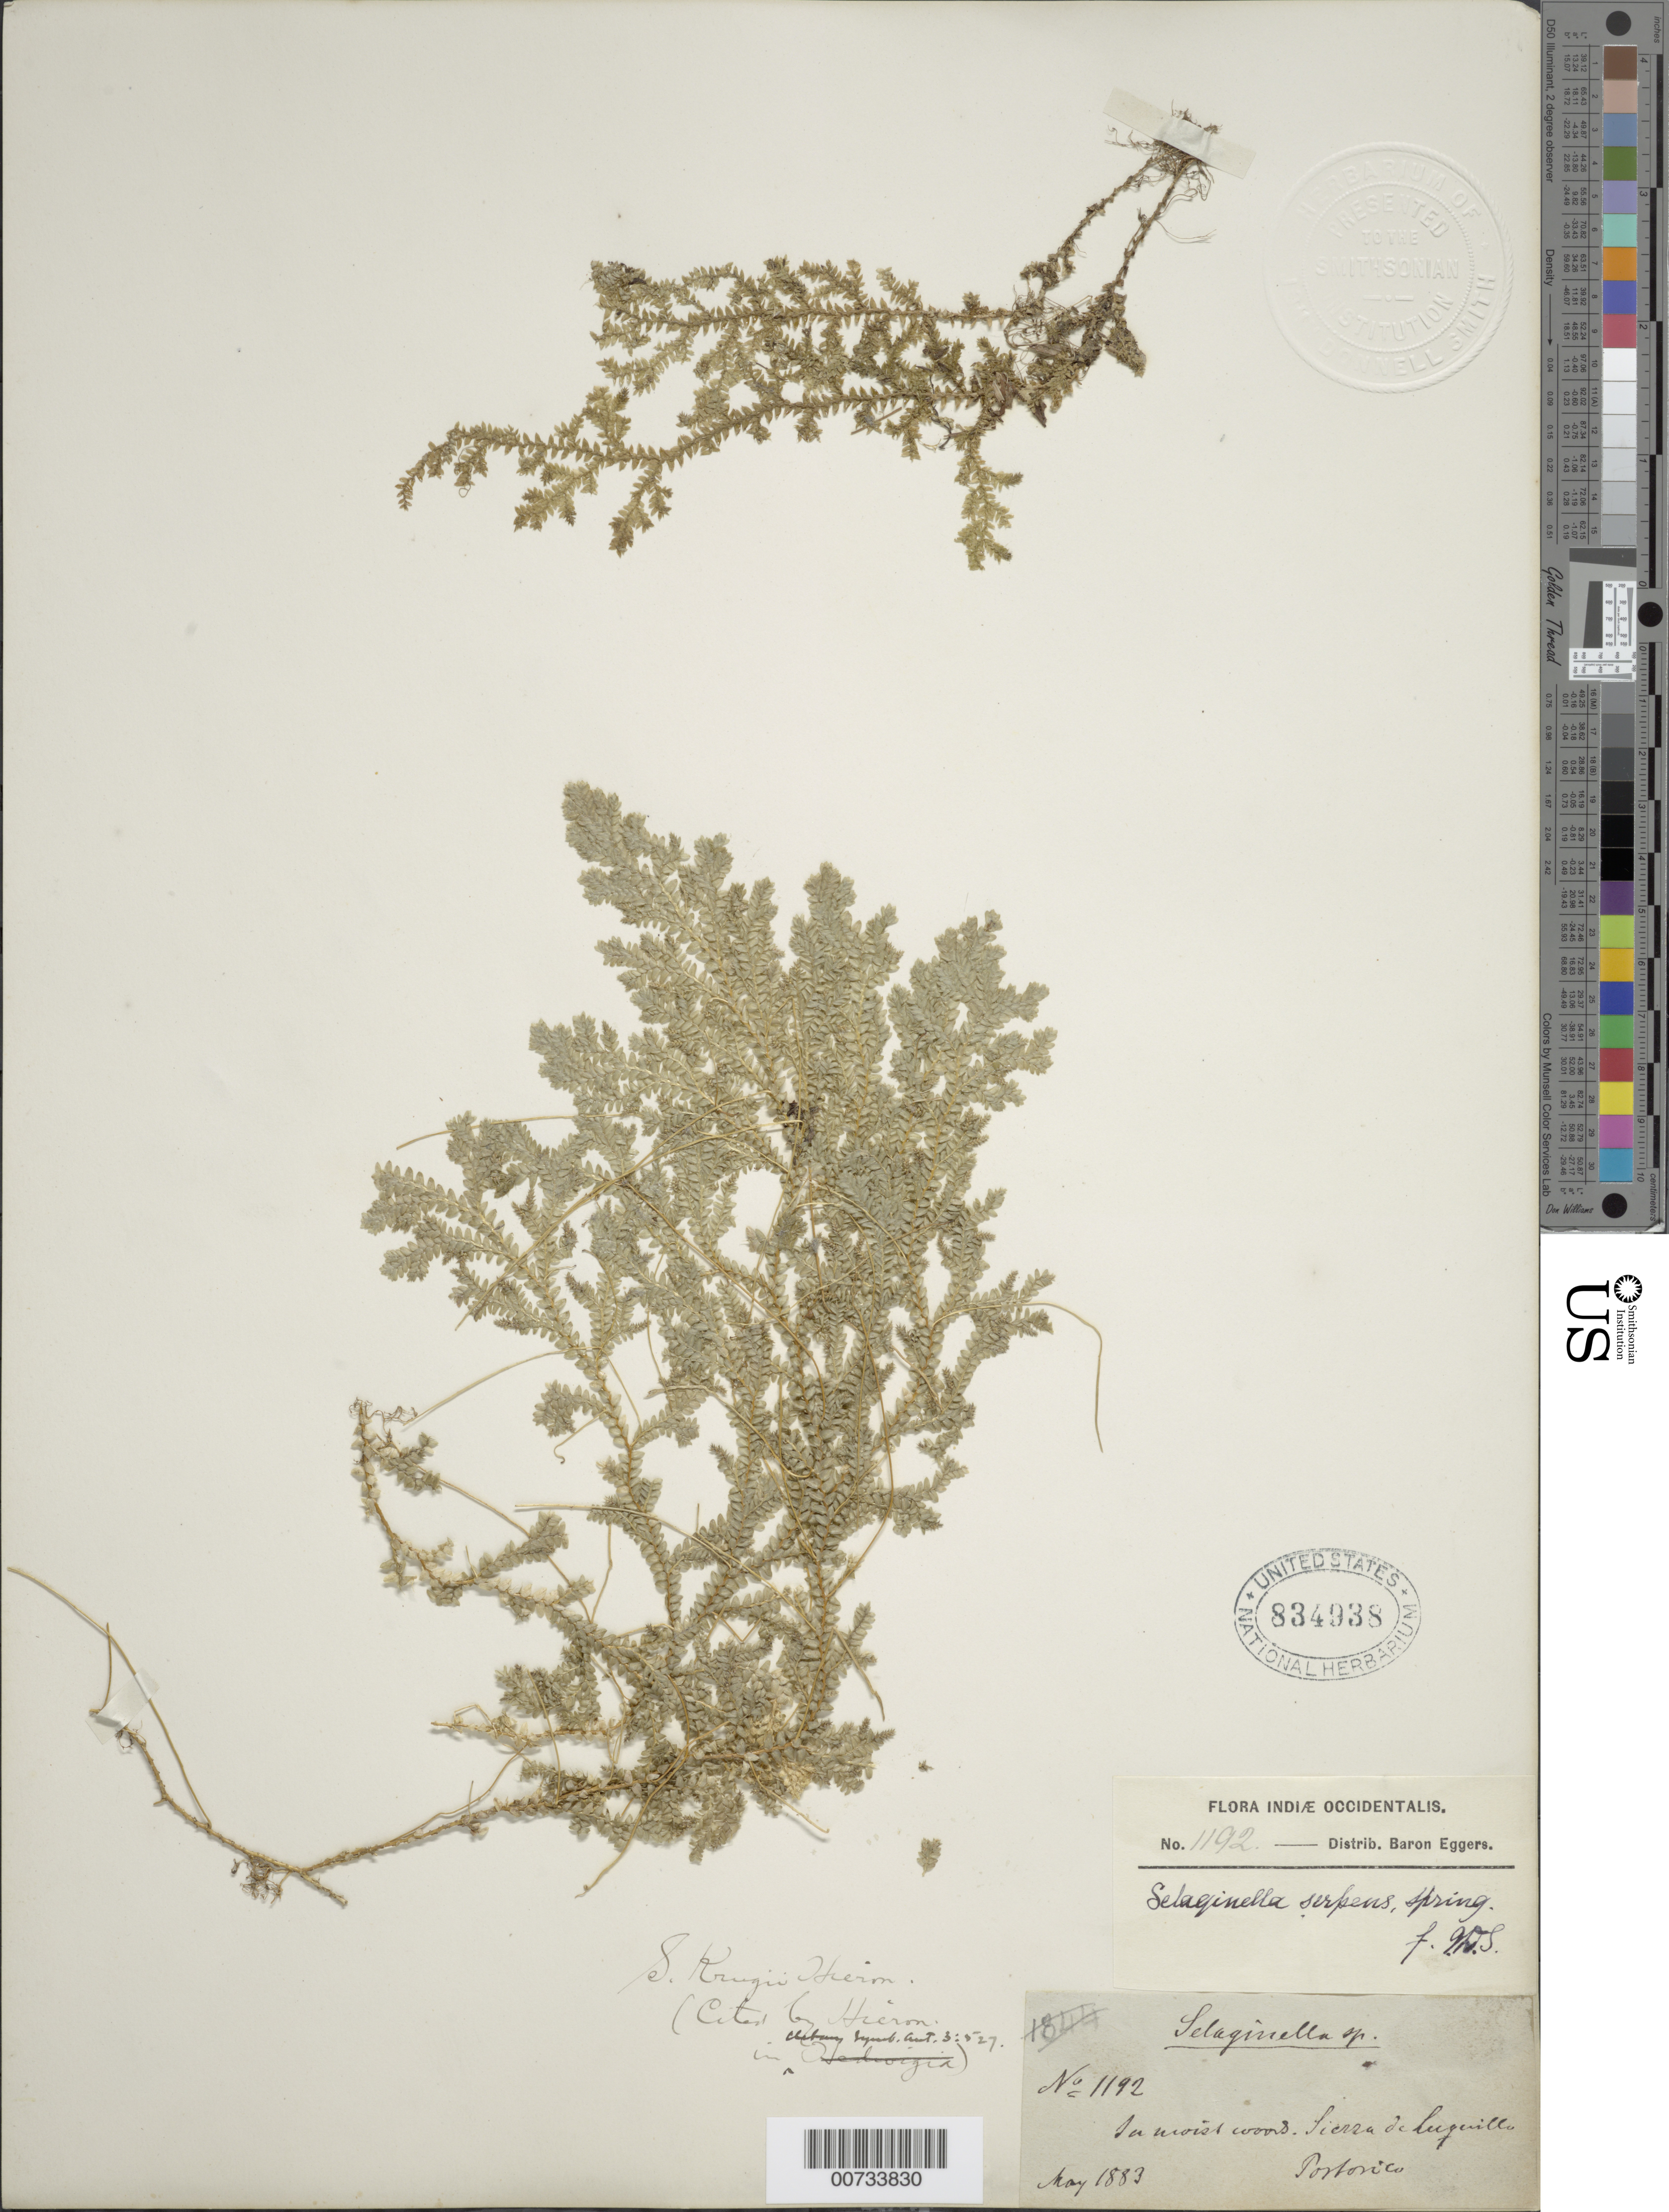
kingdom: Plantae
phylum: Tracheophyta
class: Lycopodiopsida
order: Selaginellales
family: Selaginellaceae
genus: Selaginella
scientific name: Selaginella krugii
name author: Hieron.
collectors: H. F. A. von Eggers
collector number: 1192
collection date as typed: May 1883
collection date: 1883-05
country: Puerto Rico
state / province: Luquillo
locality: Sierra de Luquillo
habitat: In moist woods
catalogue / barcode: US 834938